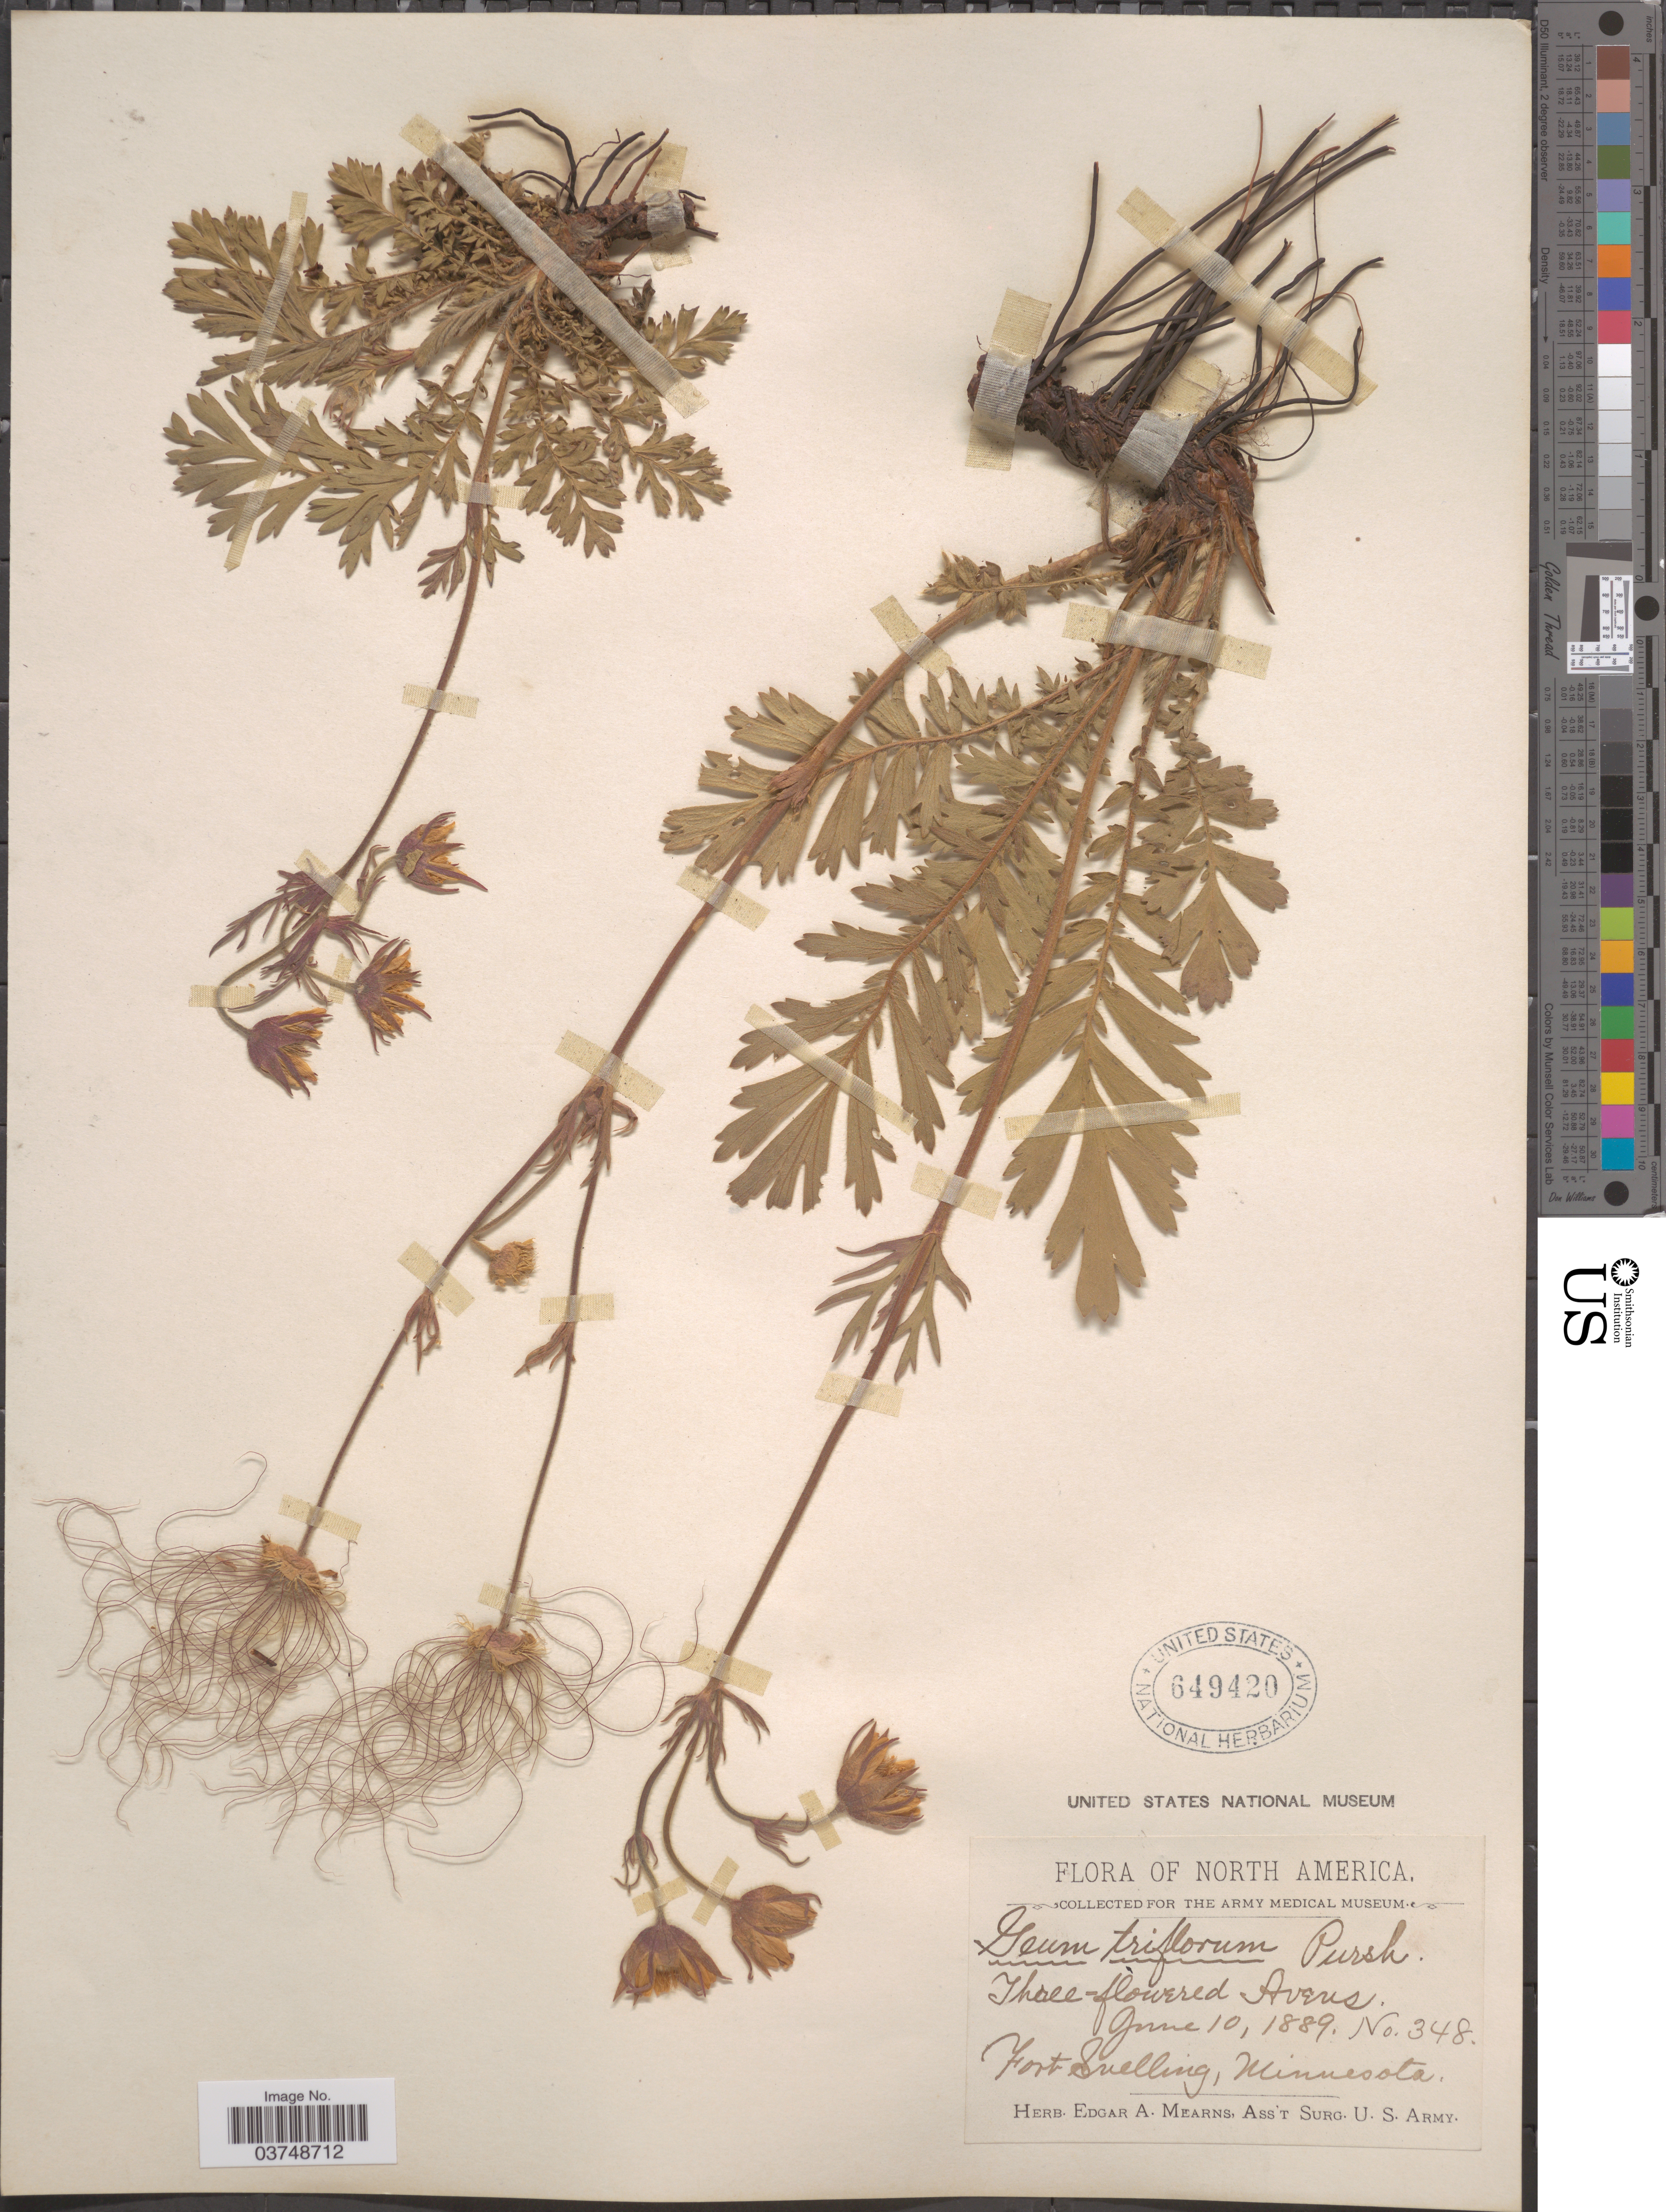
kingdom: Plantae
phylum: Tracheophyta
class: Magnoliopsida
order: Rosales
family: Rosaceae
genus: Geum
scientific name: Geum triflorum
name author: Pursh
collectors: ex herb. Edgar A. Mearns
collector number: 348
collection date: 1889-06-10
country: United States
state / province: Minnesota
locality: Fort Snelling.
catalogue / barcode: US 649420